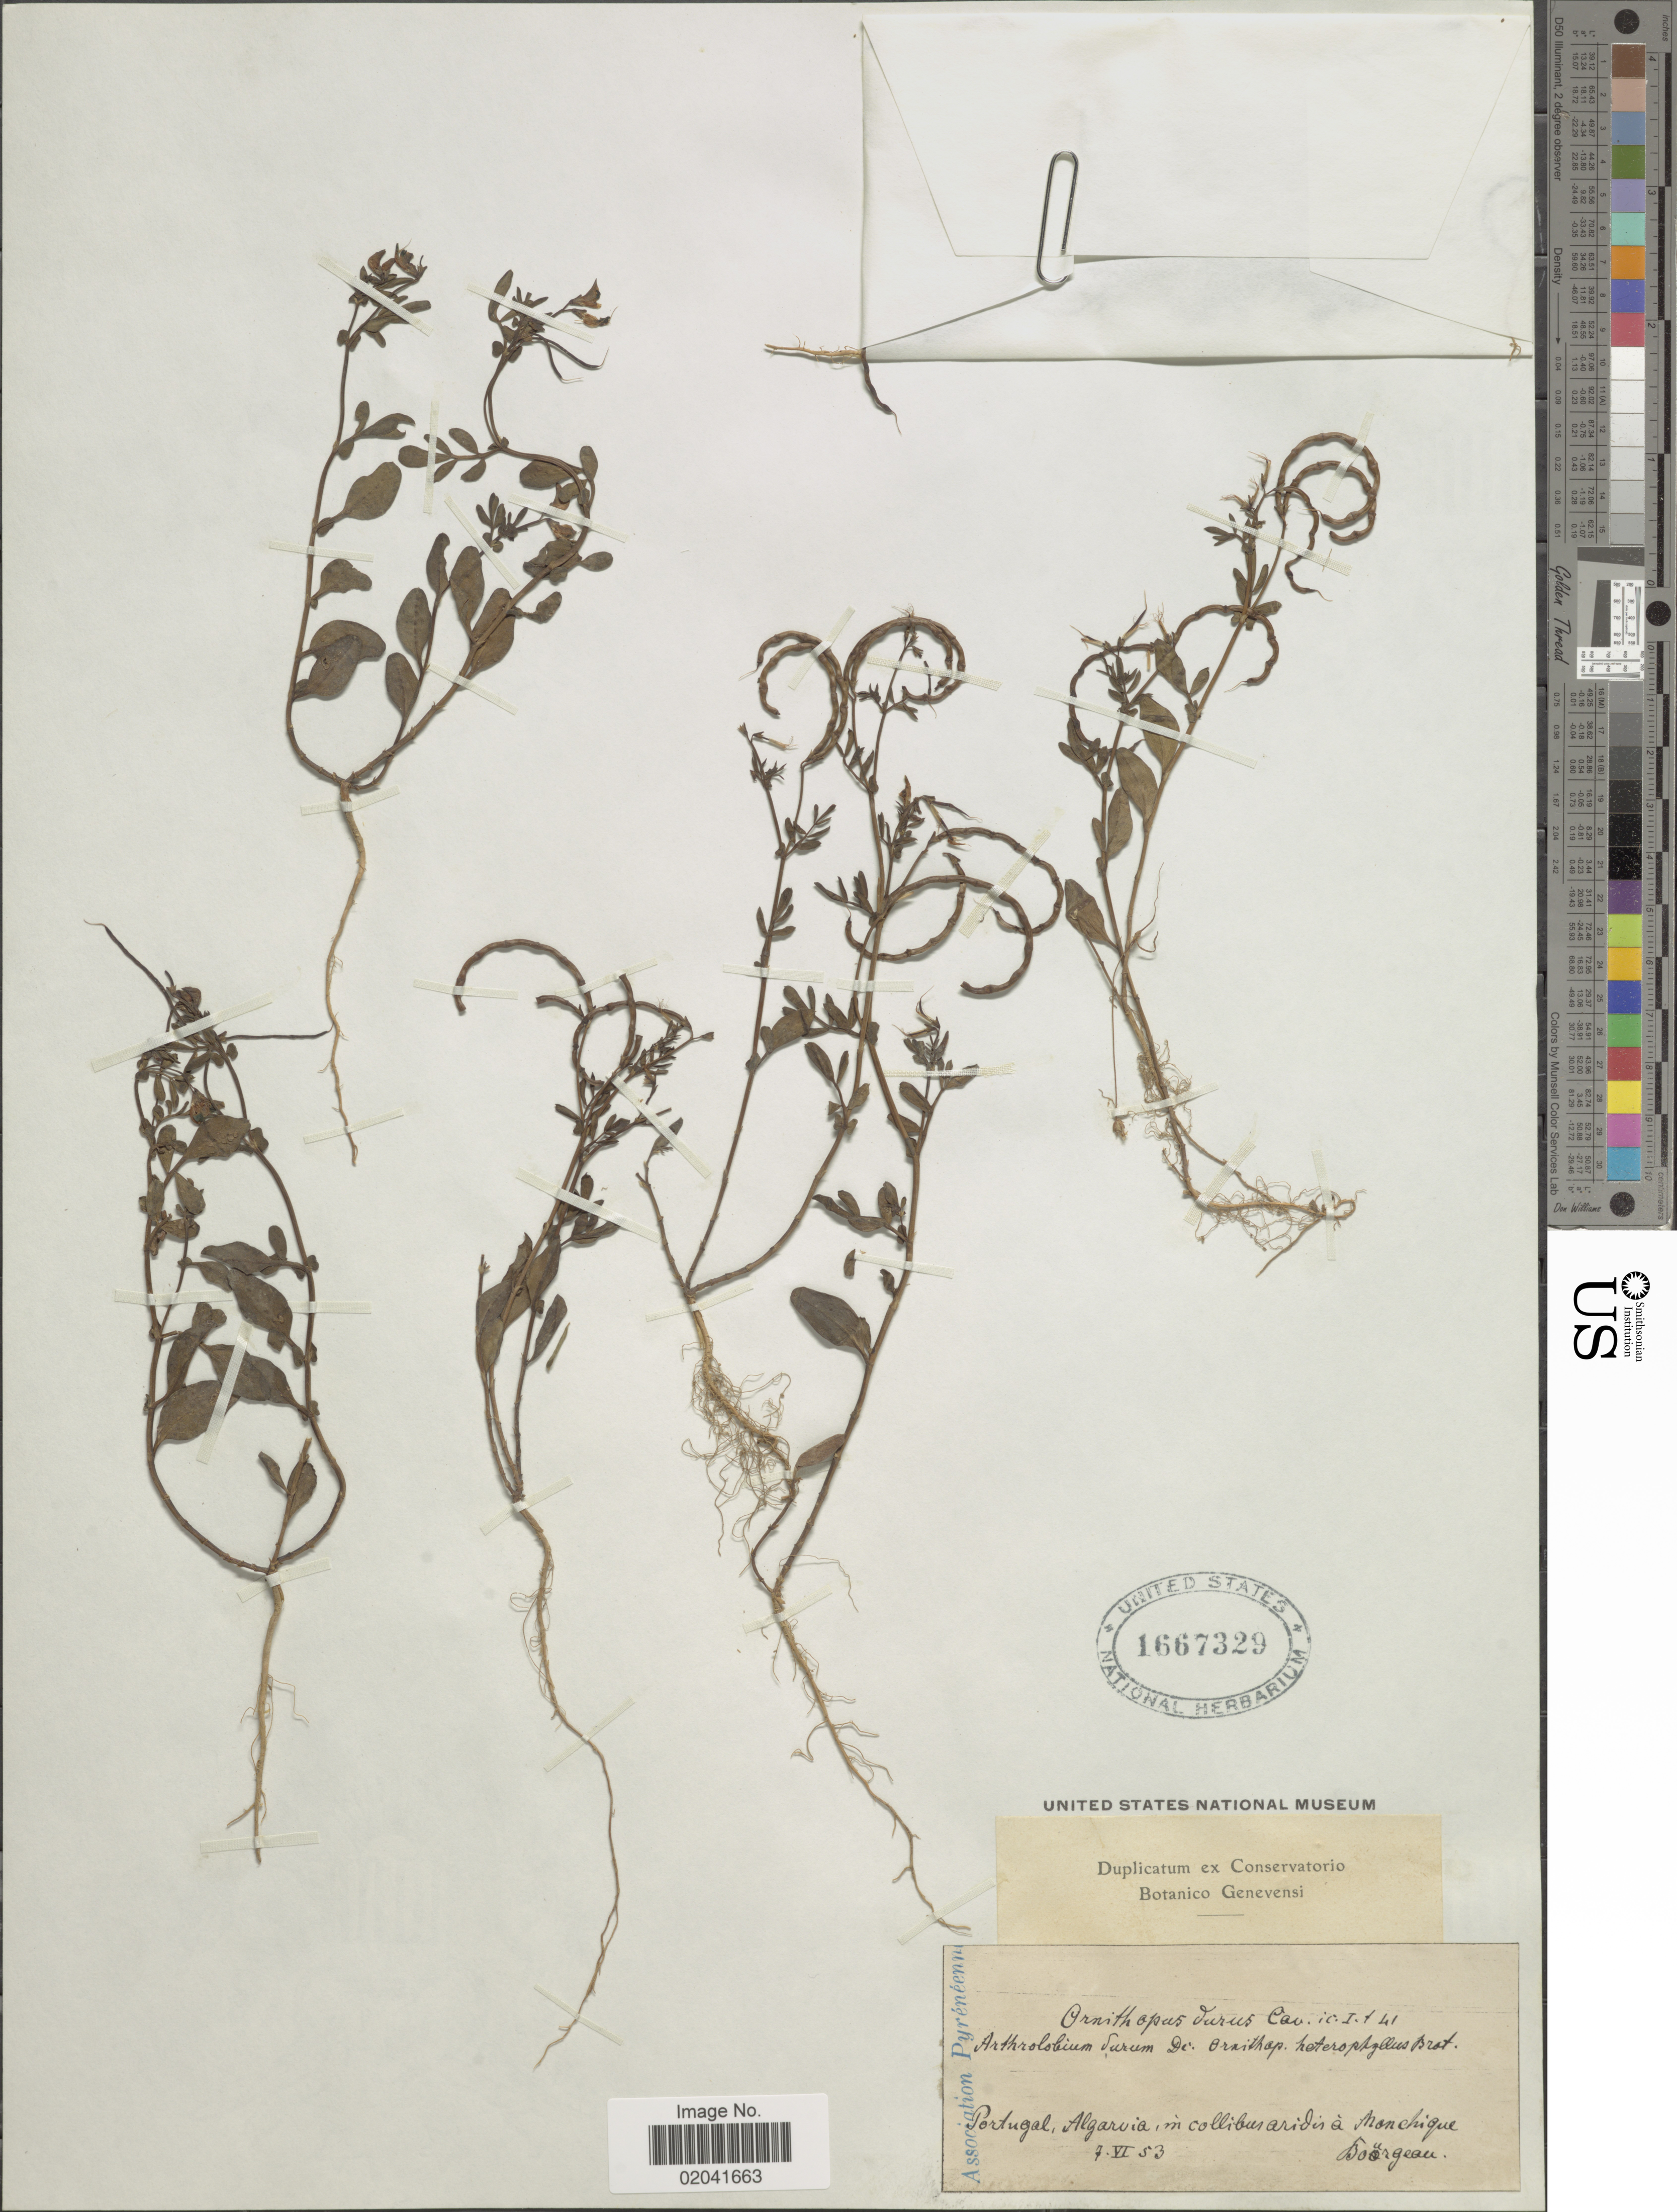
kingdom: Plantae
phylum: Tracheophyta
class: Magnoliopsida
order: Fabales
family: Fabaceae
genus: Ornithopus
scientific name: Ornithopus durus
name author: Cav.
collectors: Bourgeau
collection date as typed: Transcribed d/m/y: 7/6/53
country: Portugal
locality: Portugal, Algarvia, in collibus aridis a Monchique.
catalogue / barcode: US 1667329